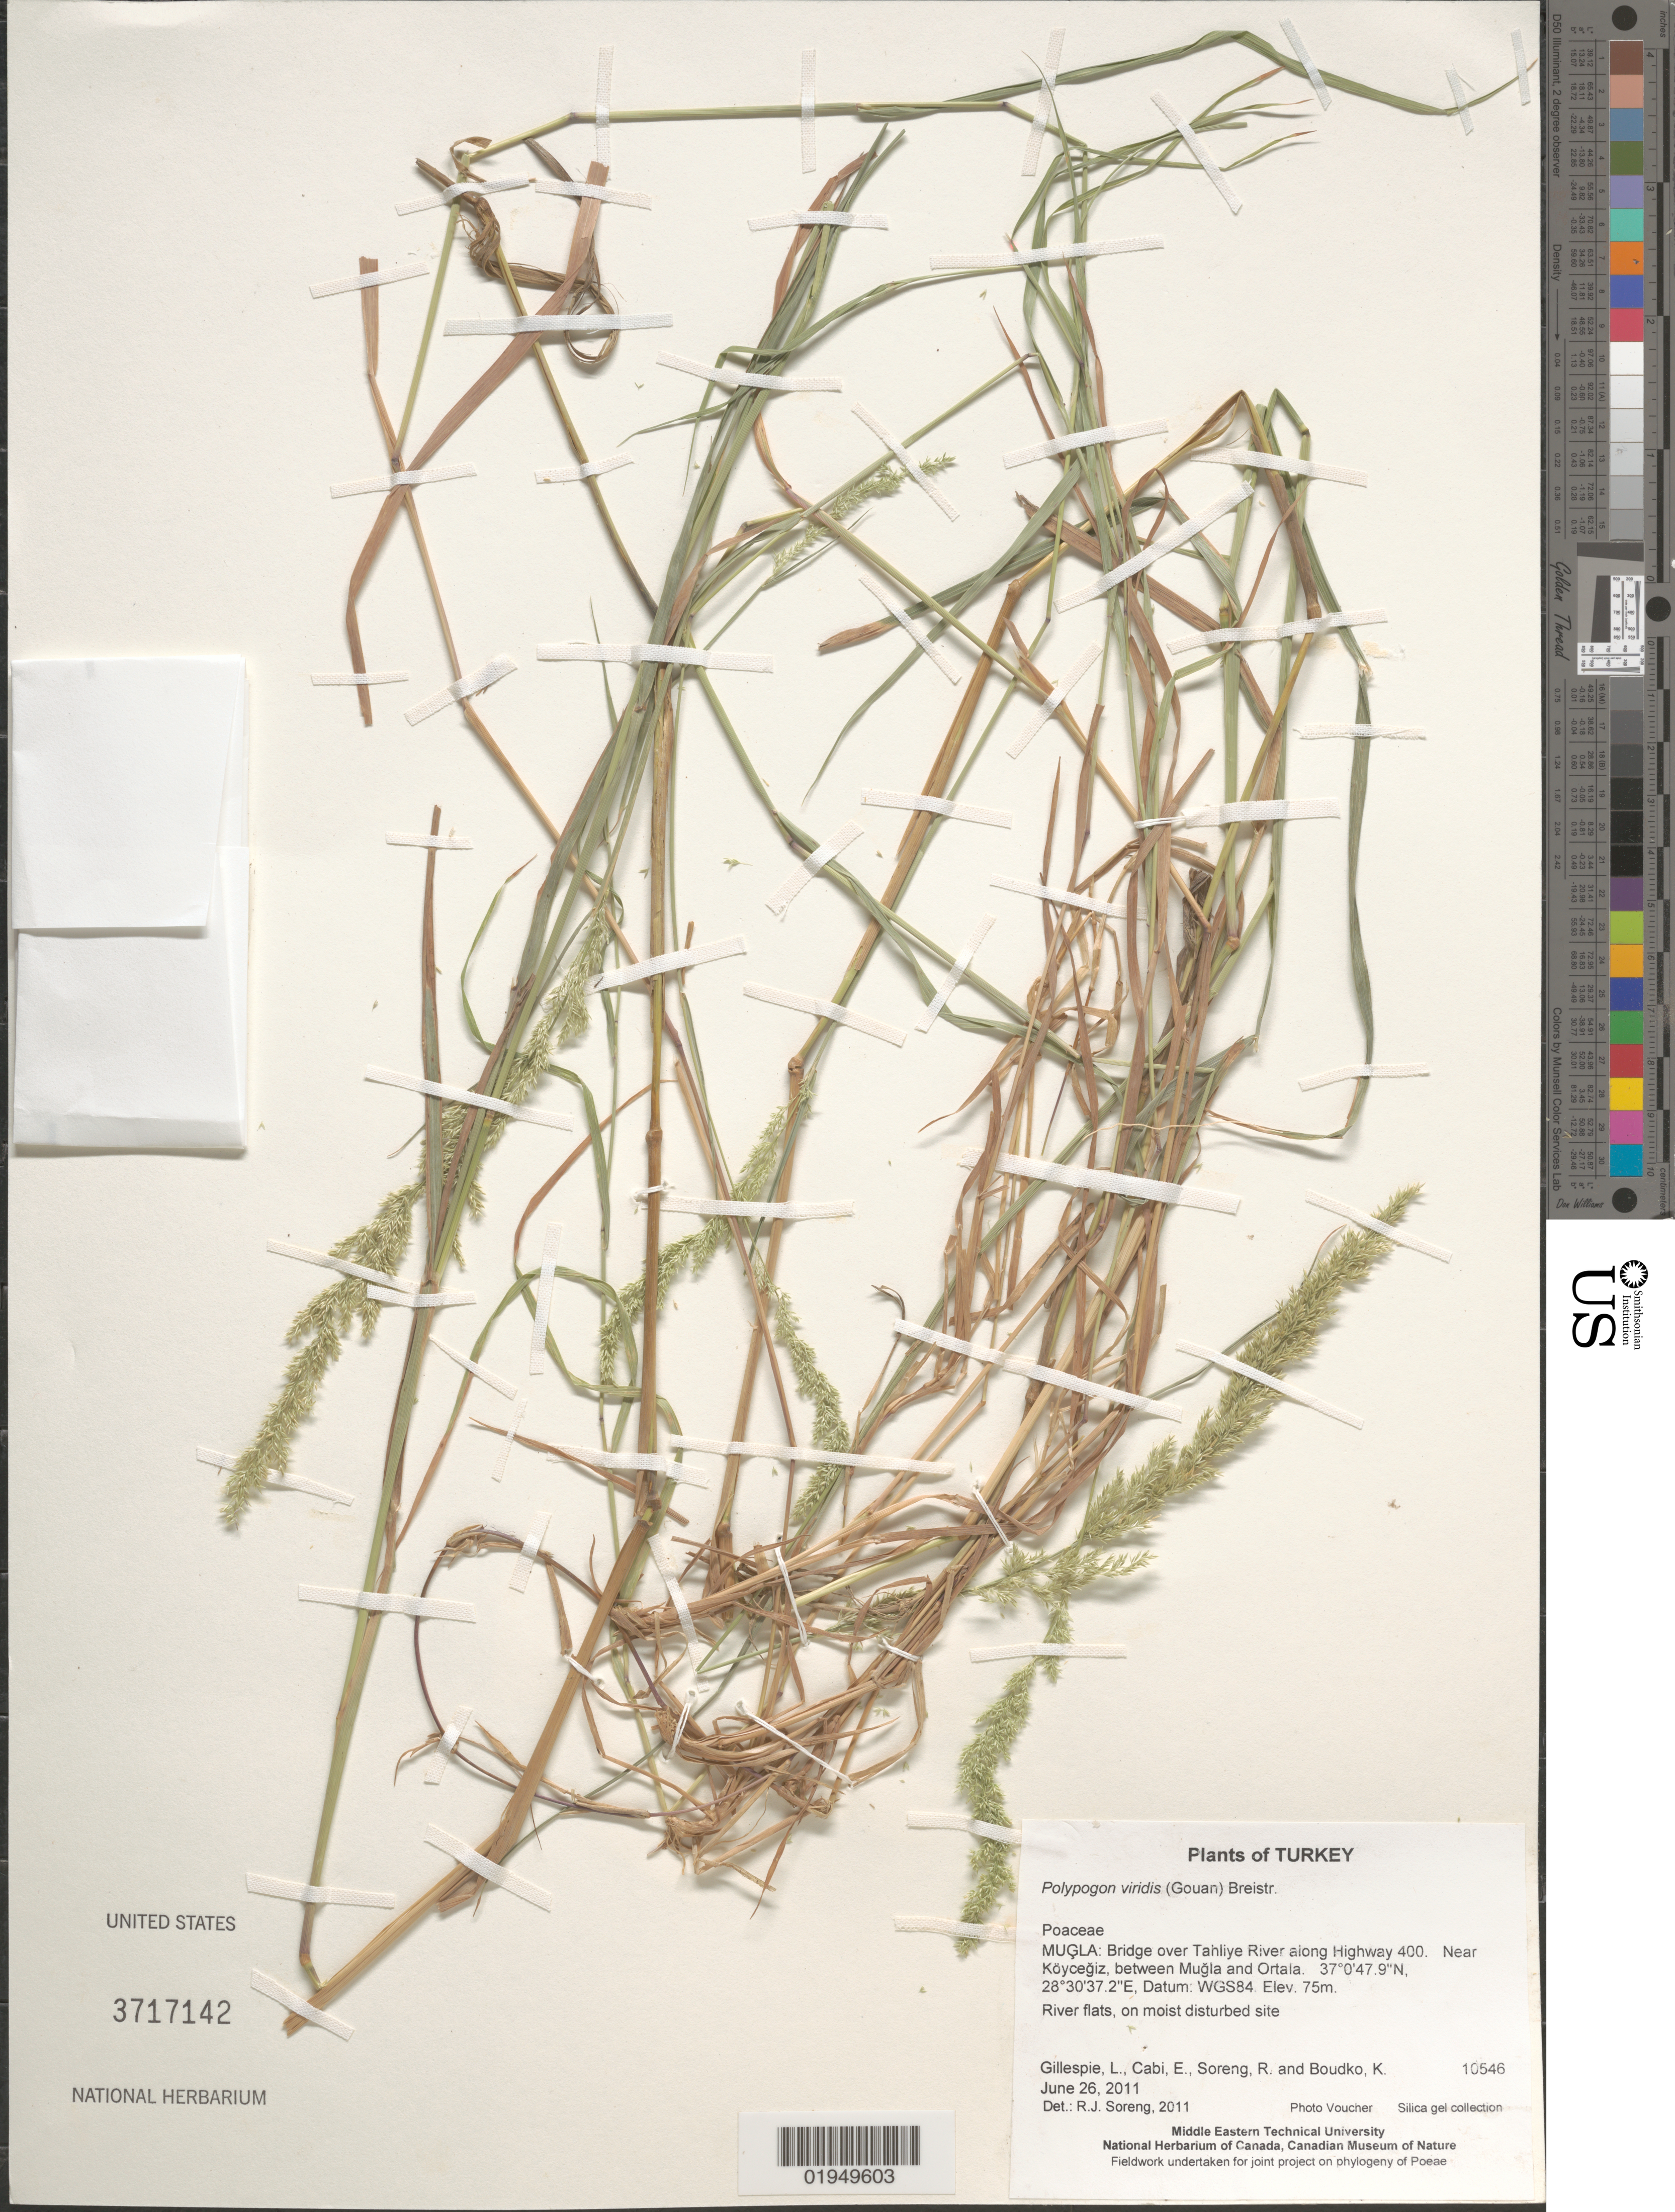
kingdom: Plantae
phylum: Tracheophyta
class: Liliopsida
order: Poales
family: Poaceae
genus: Polypogon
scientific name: Polypogon viridis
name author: (Gouan) Breistroffer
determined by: Soreng, Robert J., Research Associate (BOT), Smithsonian Institution - National Museum of Natural History (UNITED STATES)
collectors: L. J. Gillespie, E. Cabi, R. J. Soreng & K. Boudko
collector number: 10546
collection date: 2011-06-26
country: Turkey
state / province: Mugla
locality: Bridge over Tahliye River along Highway 400. Near Köycegiz, between Mugla and Ortala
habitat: River flats, on moist disturbed site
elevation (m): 75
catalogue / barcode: US 3717142